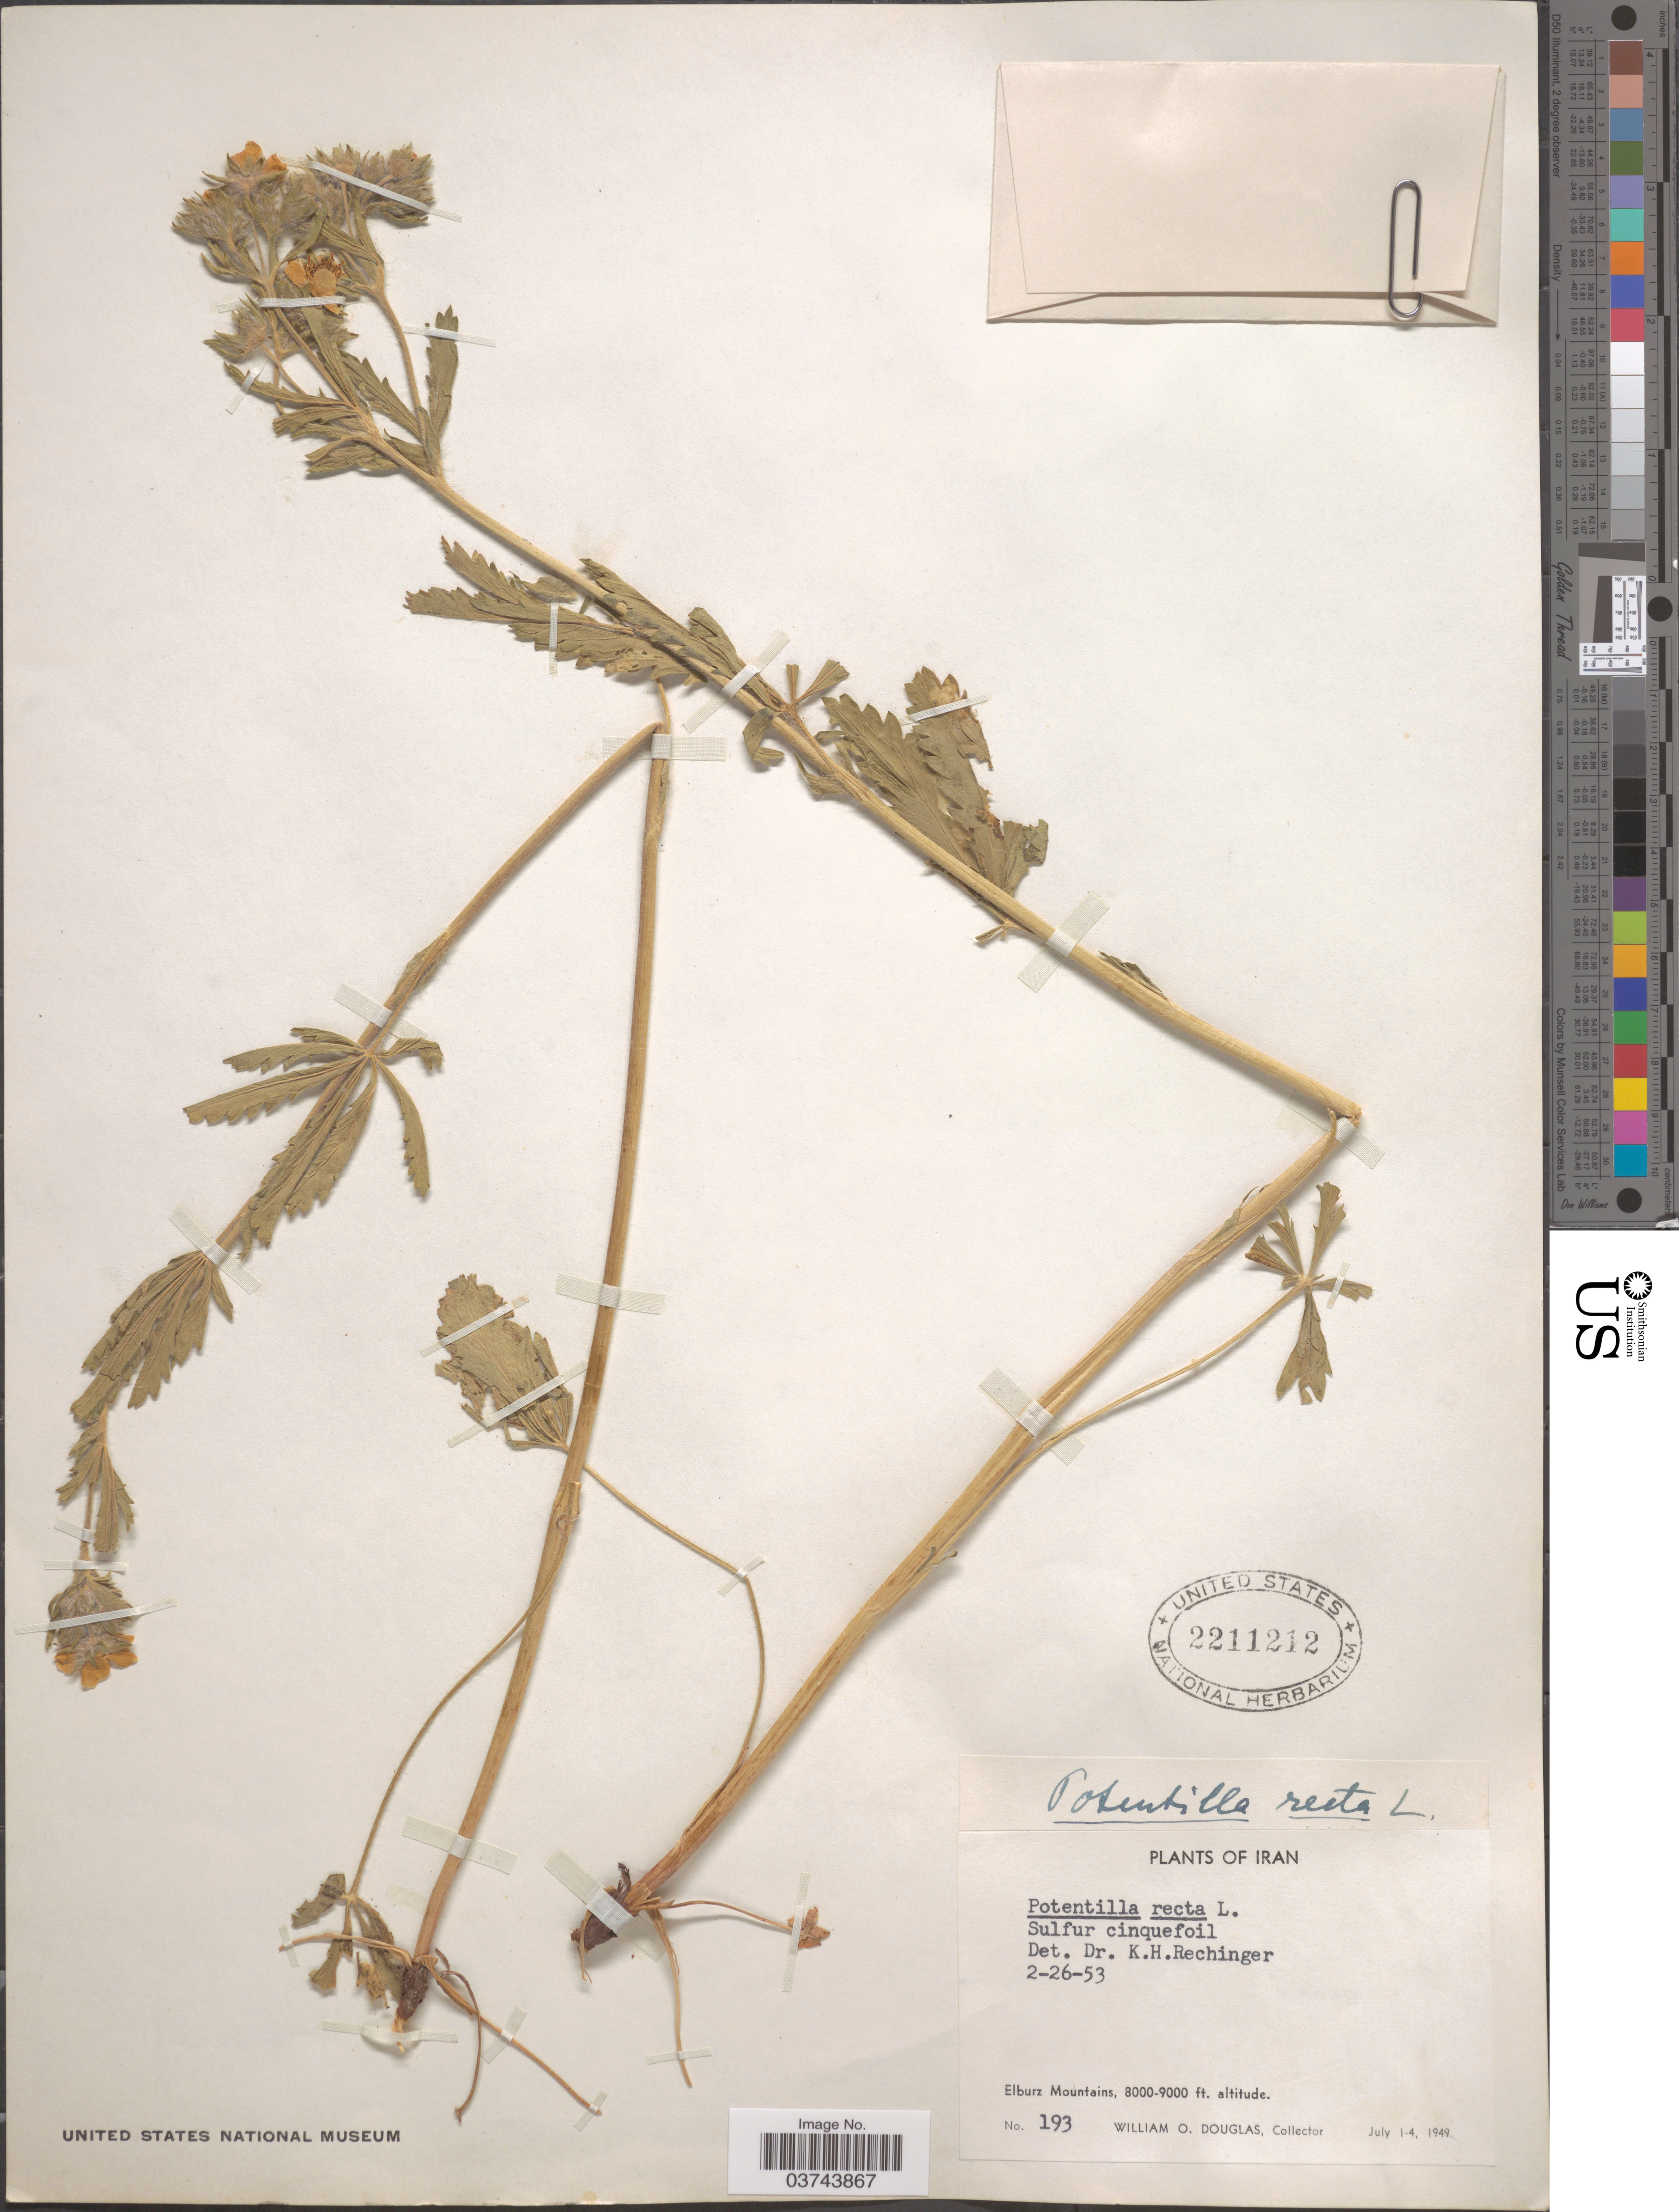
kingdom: Plantae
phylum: Tracheophyta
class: Magnoliopsida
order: Rosales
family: Rosaceae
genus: Potentilla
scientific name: Potentilla recta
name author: L.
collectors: W. Douglas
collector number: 193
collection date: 1949-07-01/1949-07-04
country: Iran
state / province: Alborz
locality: Elburz Mountains.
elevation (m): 2438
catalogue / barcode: US 2211212